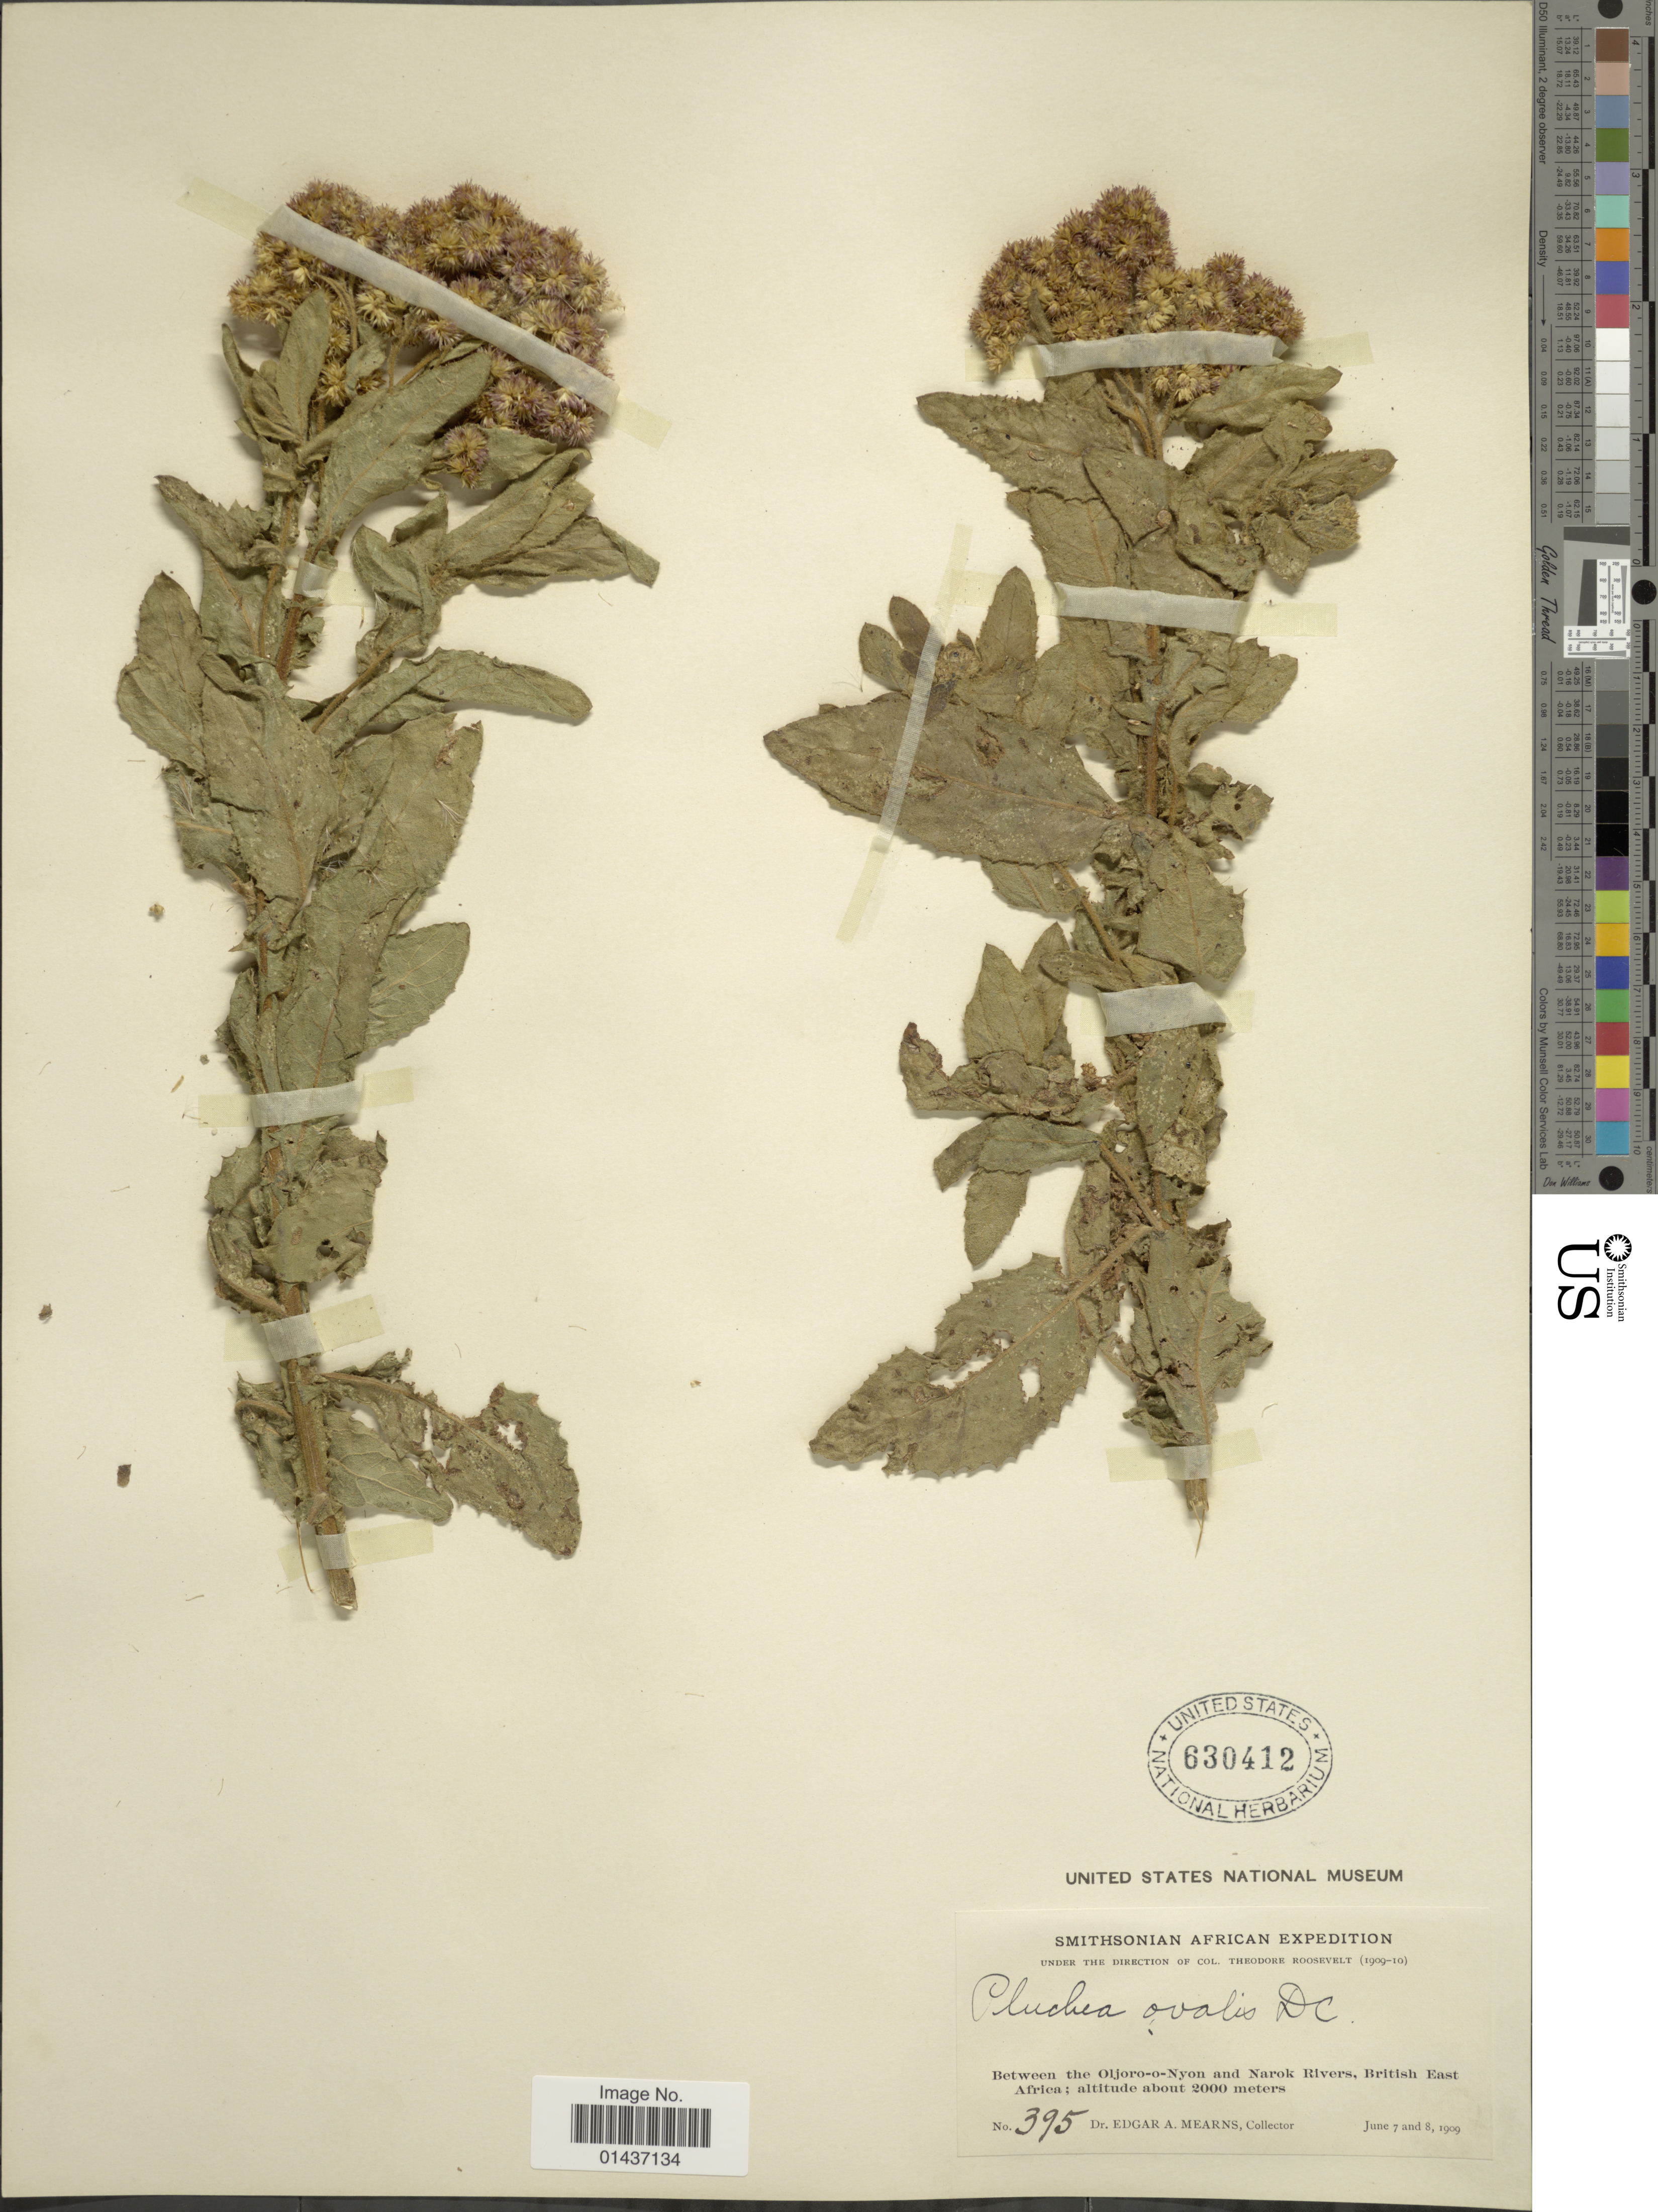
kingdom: Plantae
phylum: Tracheophyta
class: Magnoliopsida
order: Asterales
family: Asteraceae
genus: Pluchea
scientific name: Pluchea ovalis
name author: (Pers.) DC.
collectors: E. A. Mearns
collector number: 395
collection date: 1909-06-07/1909-06-08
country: Kenya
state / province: Narok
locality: Between the Oljoro-o-Nyon and Narok Rivers, British East Africa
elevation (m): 2000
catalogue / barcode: US 630412